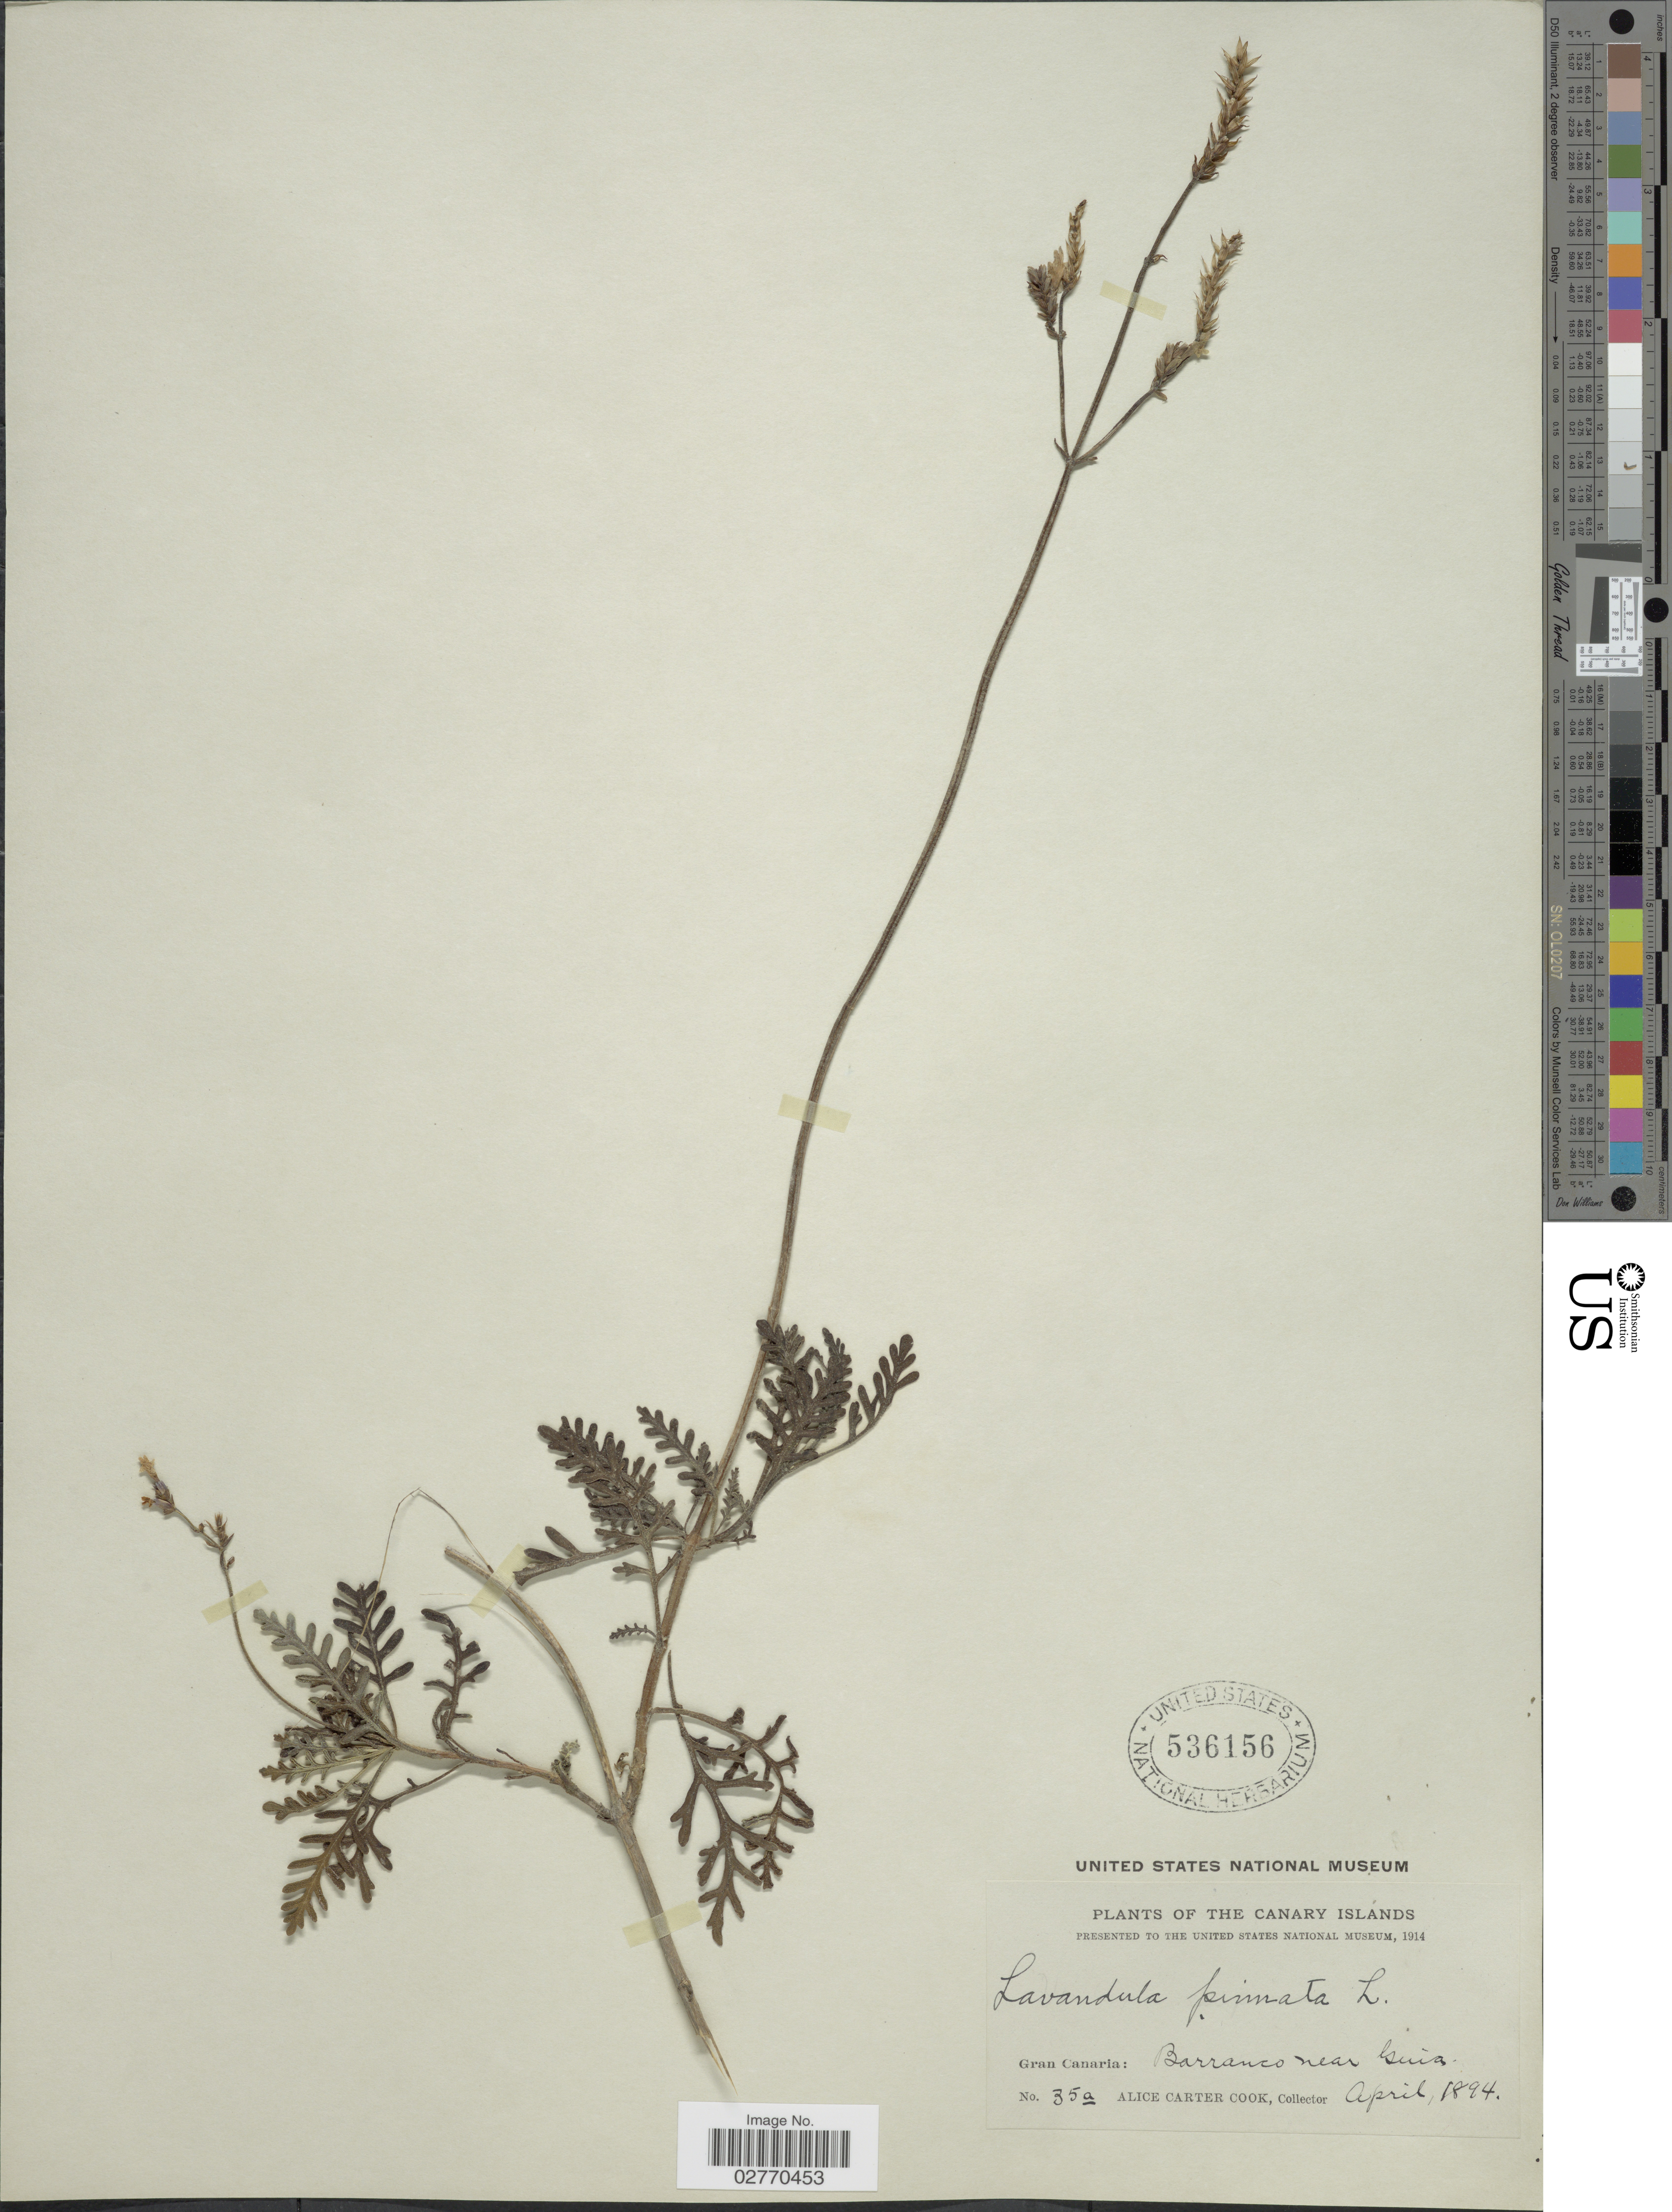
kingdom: Plantae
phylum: Tracheophyta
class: Magnoliopsida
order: Lamiales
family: Lamiaceae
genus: Lavandula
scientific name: Lavandula pinnata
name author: Lundmark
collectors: Alice C. Cook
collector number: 35a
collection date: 1894-04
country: Spain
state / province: Canarias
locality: The Canary Islands, Gran Canaria: Barranco near Guia.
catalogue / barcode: US 536156